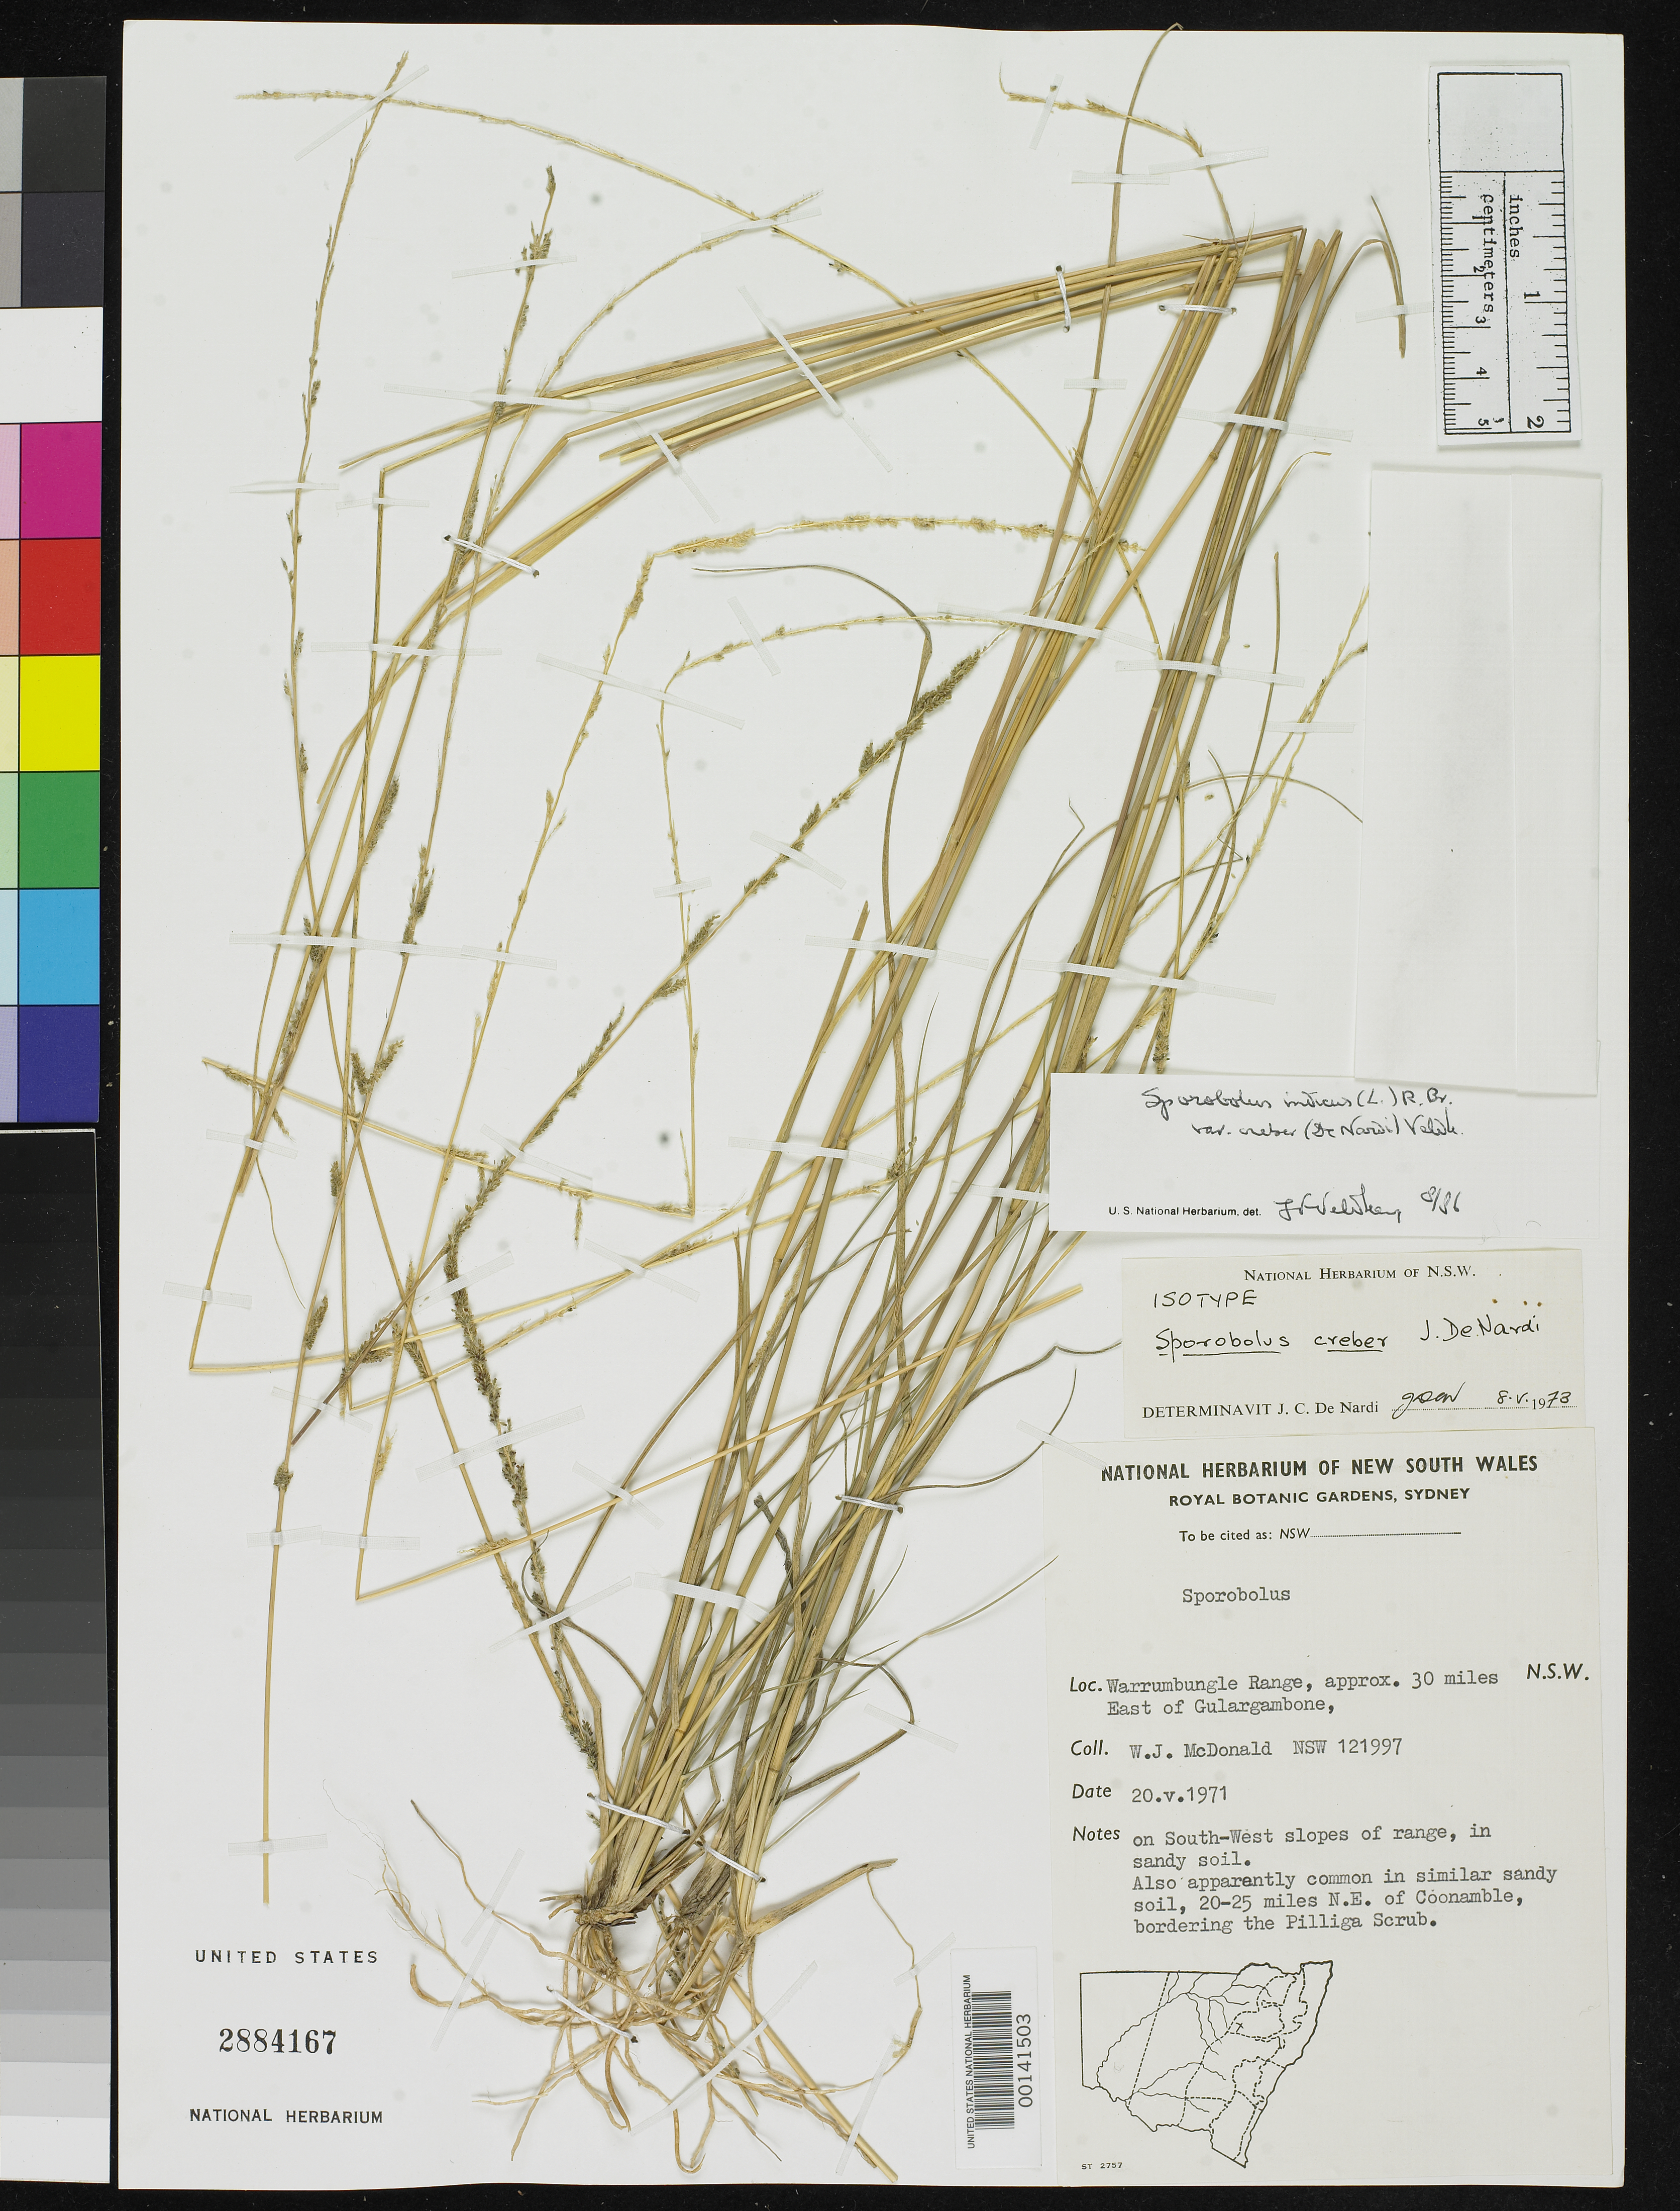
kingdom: Plantae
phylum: Tracheophyta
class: Liliopsida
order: Poales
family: Poaceae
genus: Sporobolus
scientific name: Sporobolus creber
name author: De Nardi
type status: Isotype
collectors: W. J. McDonald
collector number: NSW 121997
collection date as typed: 20 May 1971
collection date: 1971-05-20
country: Australia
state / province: New South Wales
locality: Warrumbungle Range, 30 mi E of Gulargambone NE Coonamble.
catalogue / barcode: US 2884167